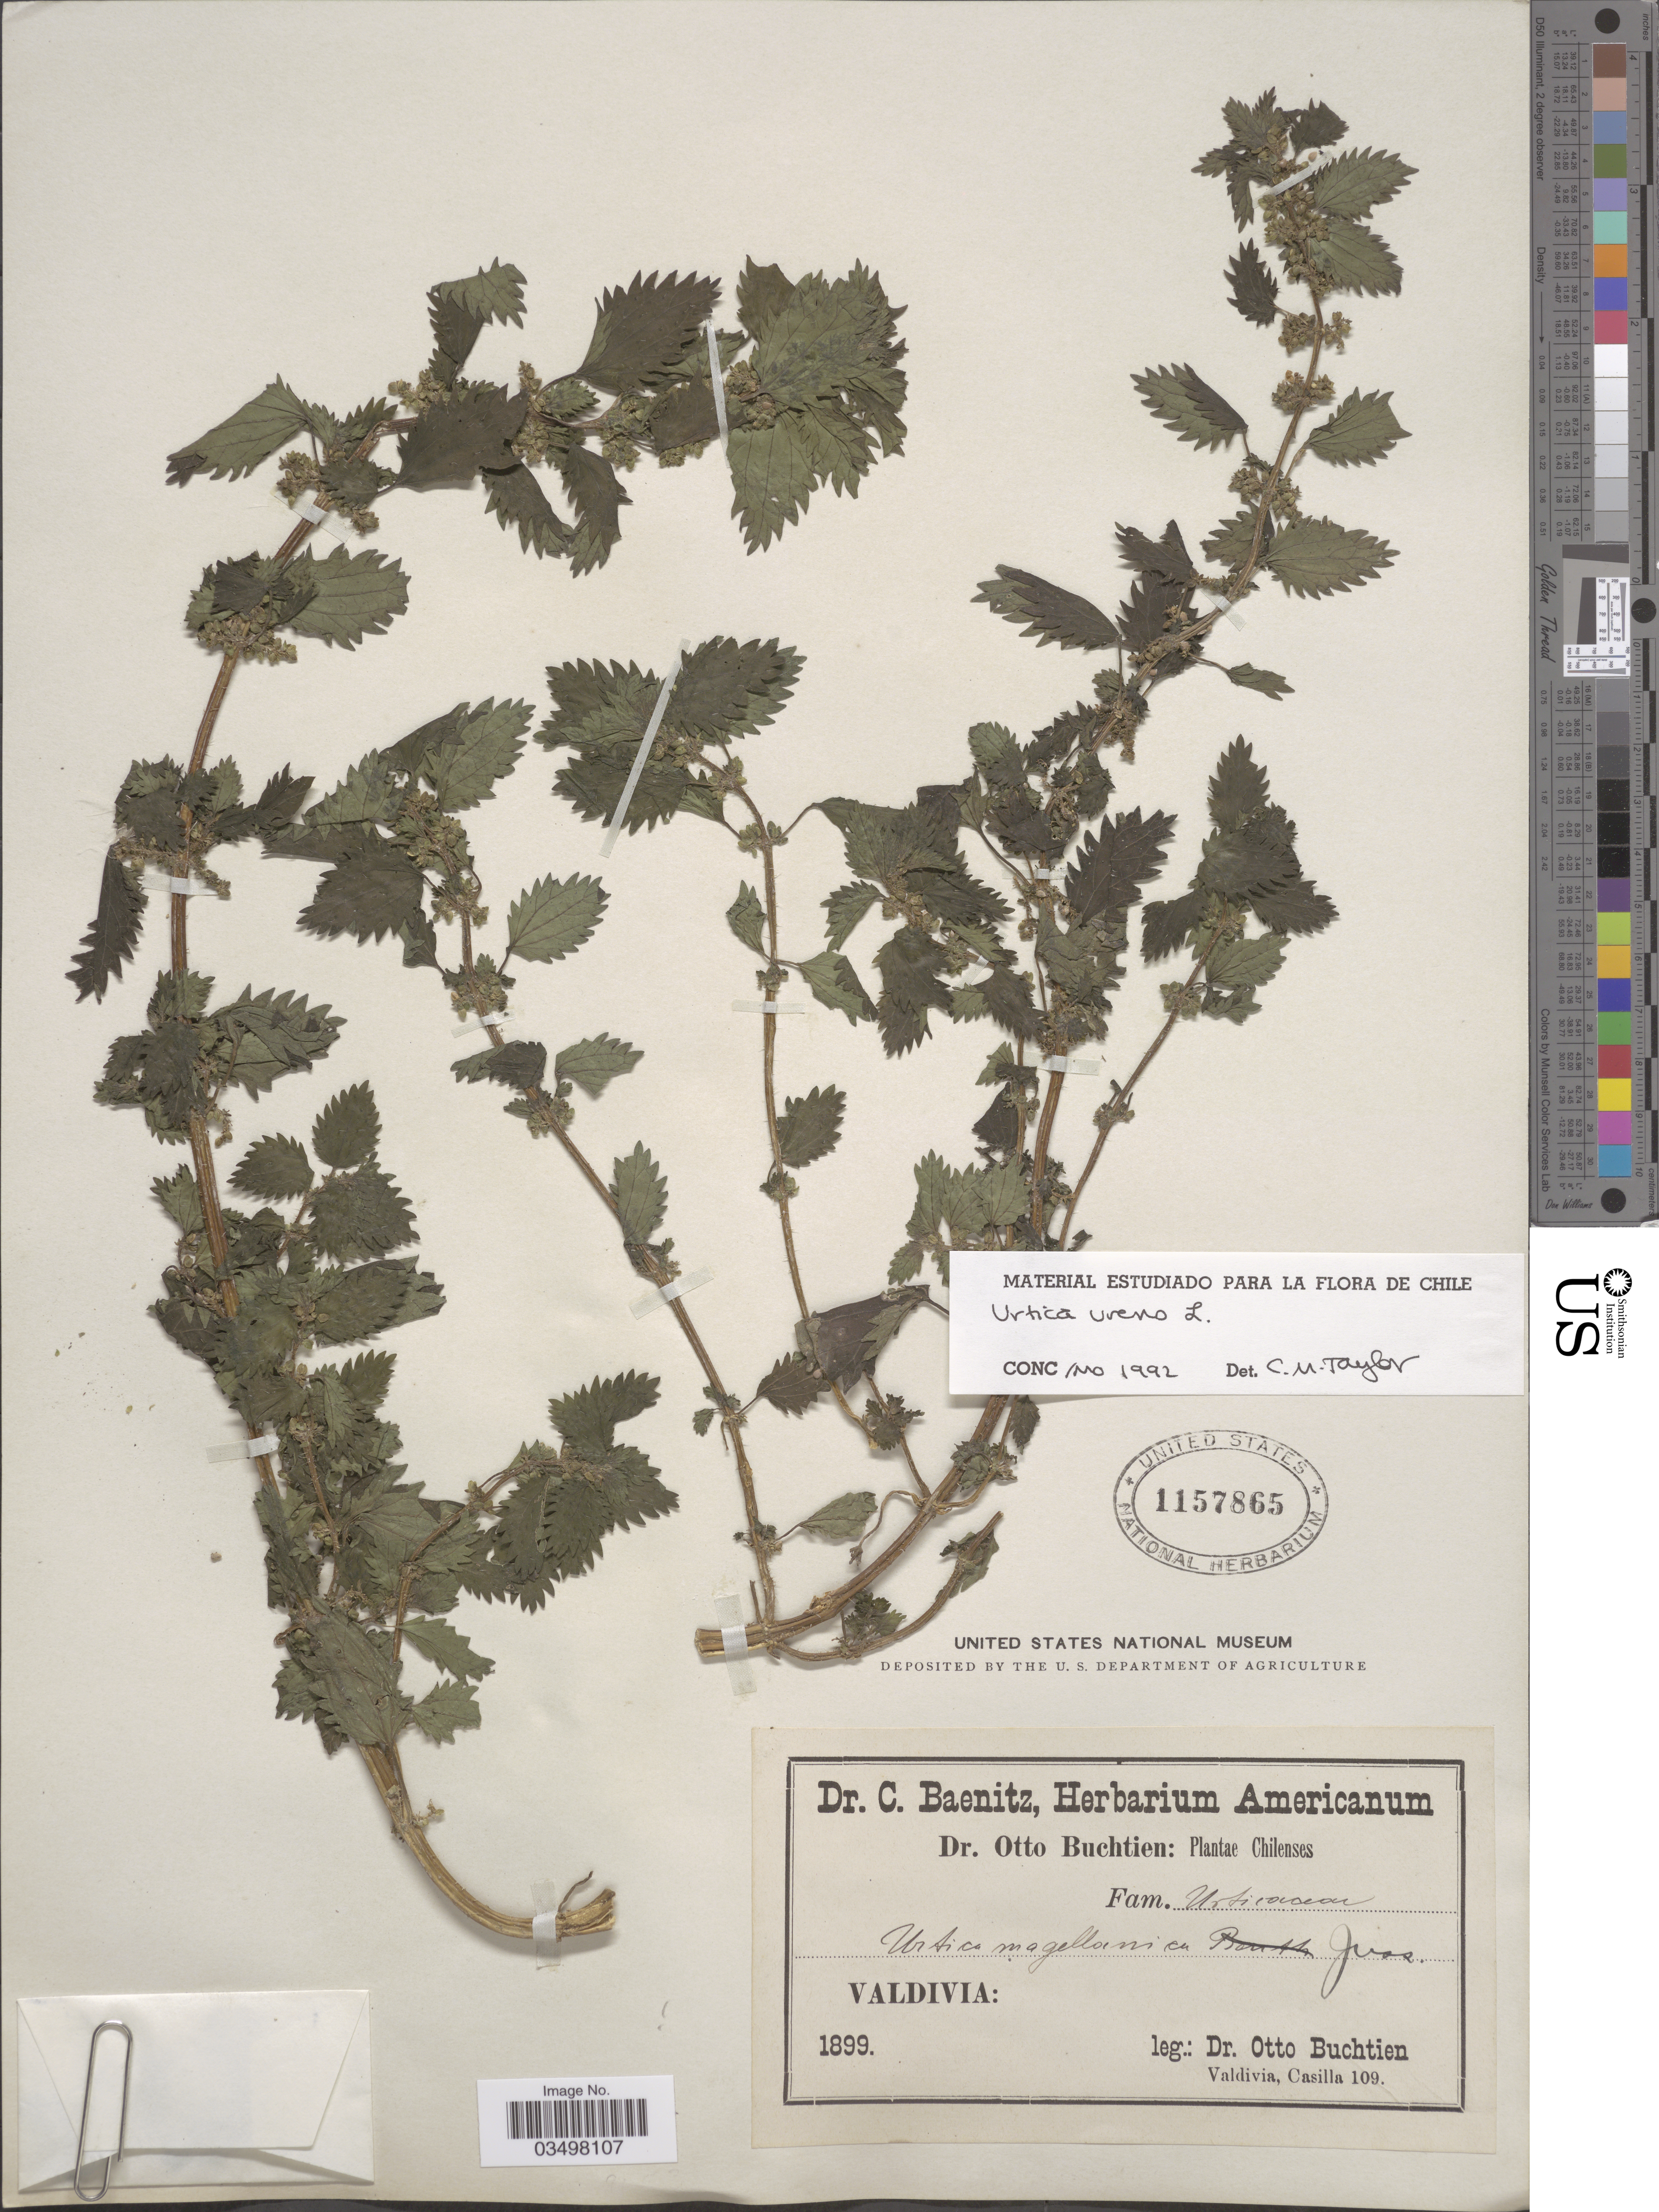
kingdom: Plantae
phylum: Tracheophyta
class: Magnoliopsida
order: Rosales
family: Urticaceae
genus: Urtica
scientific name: Urtica urens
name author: L.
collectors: O. Buchtien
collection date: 1899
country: Chile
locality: Valdivia.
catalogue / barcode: US 1157865